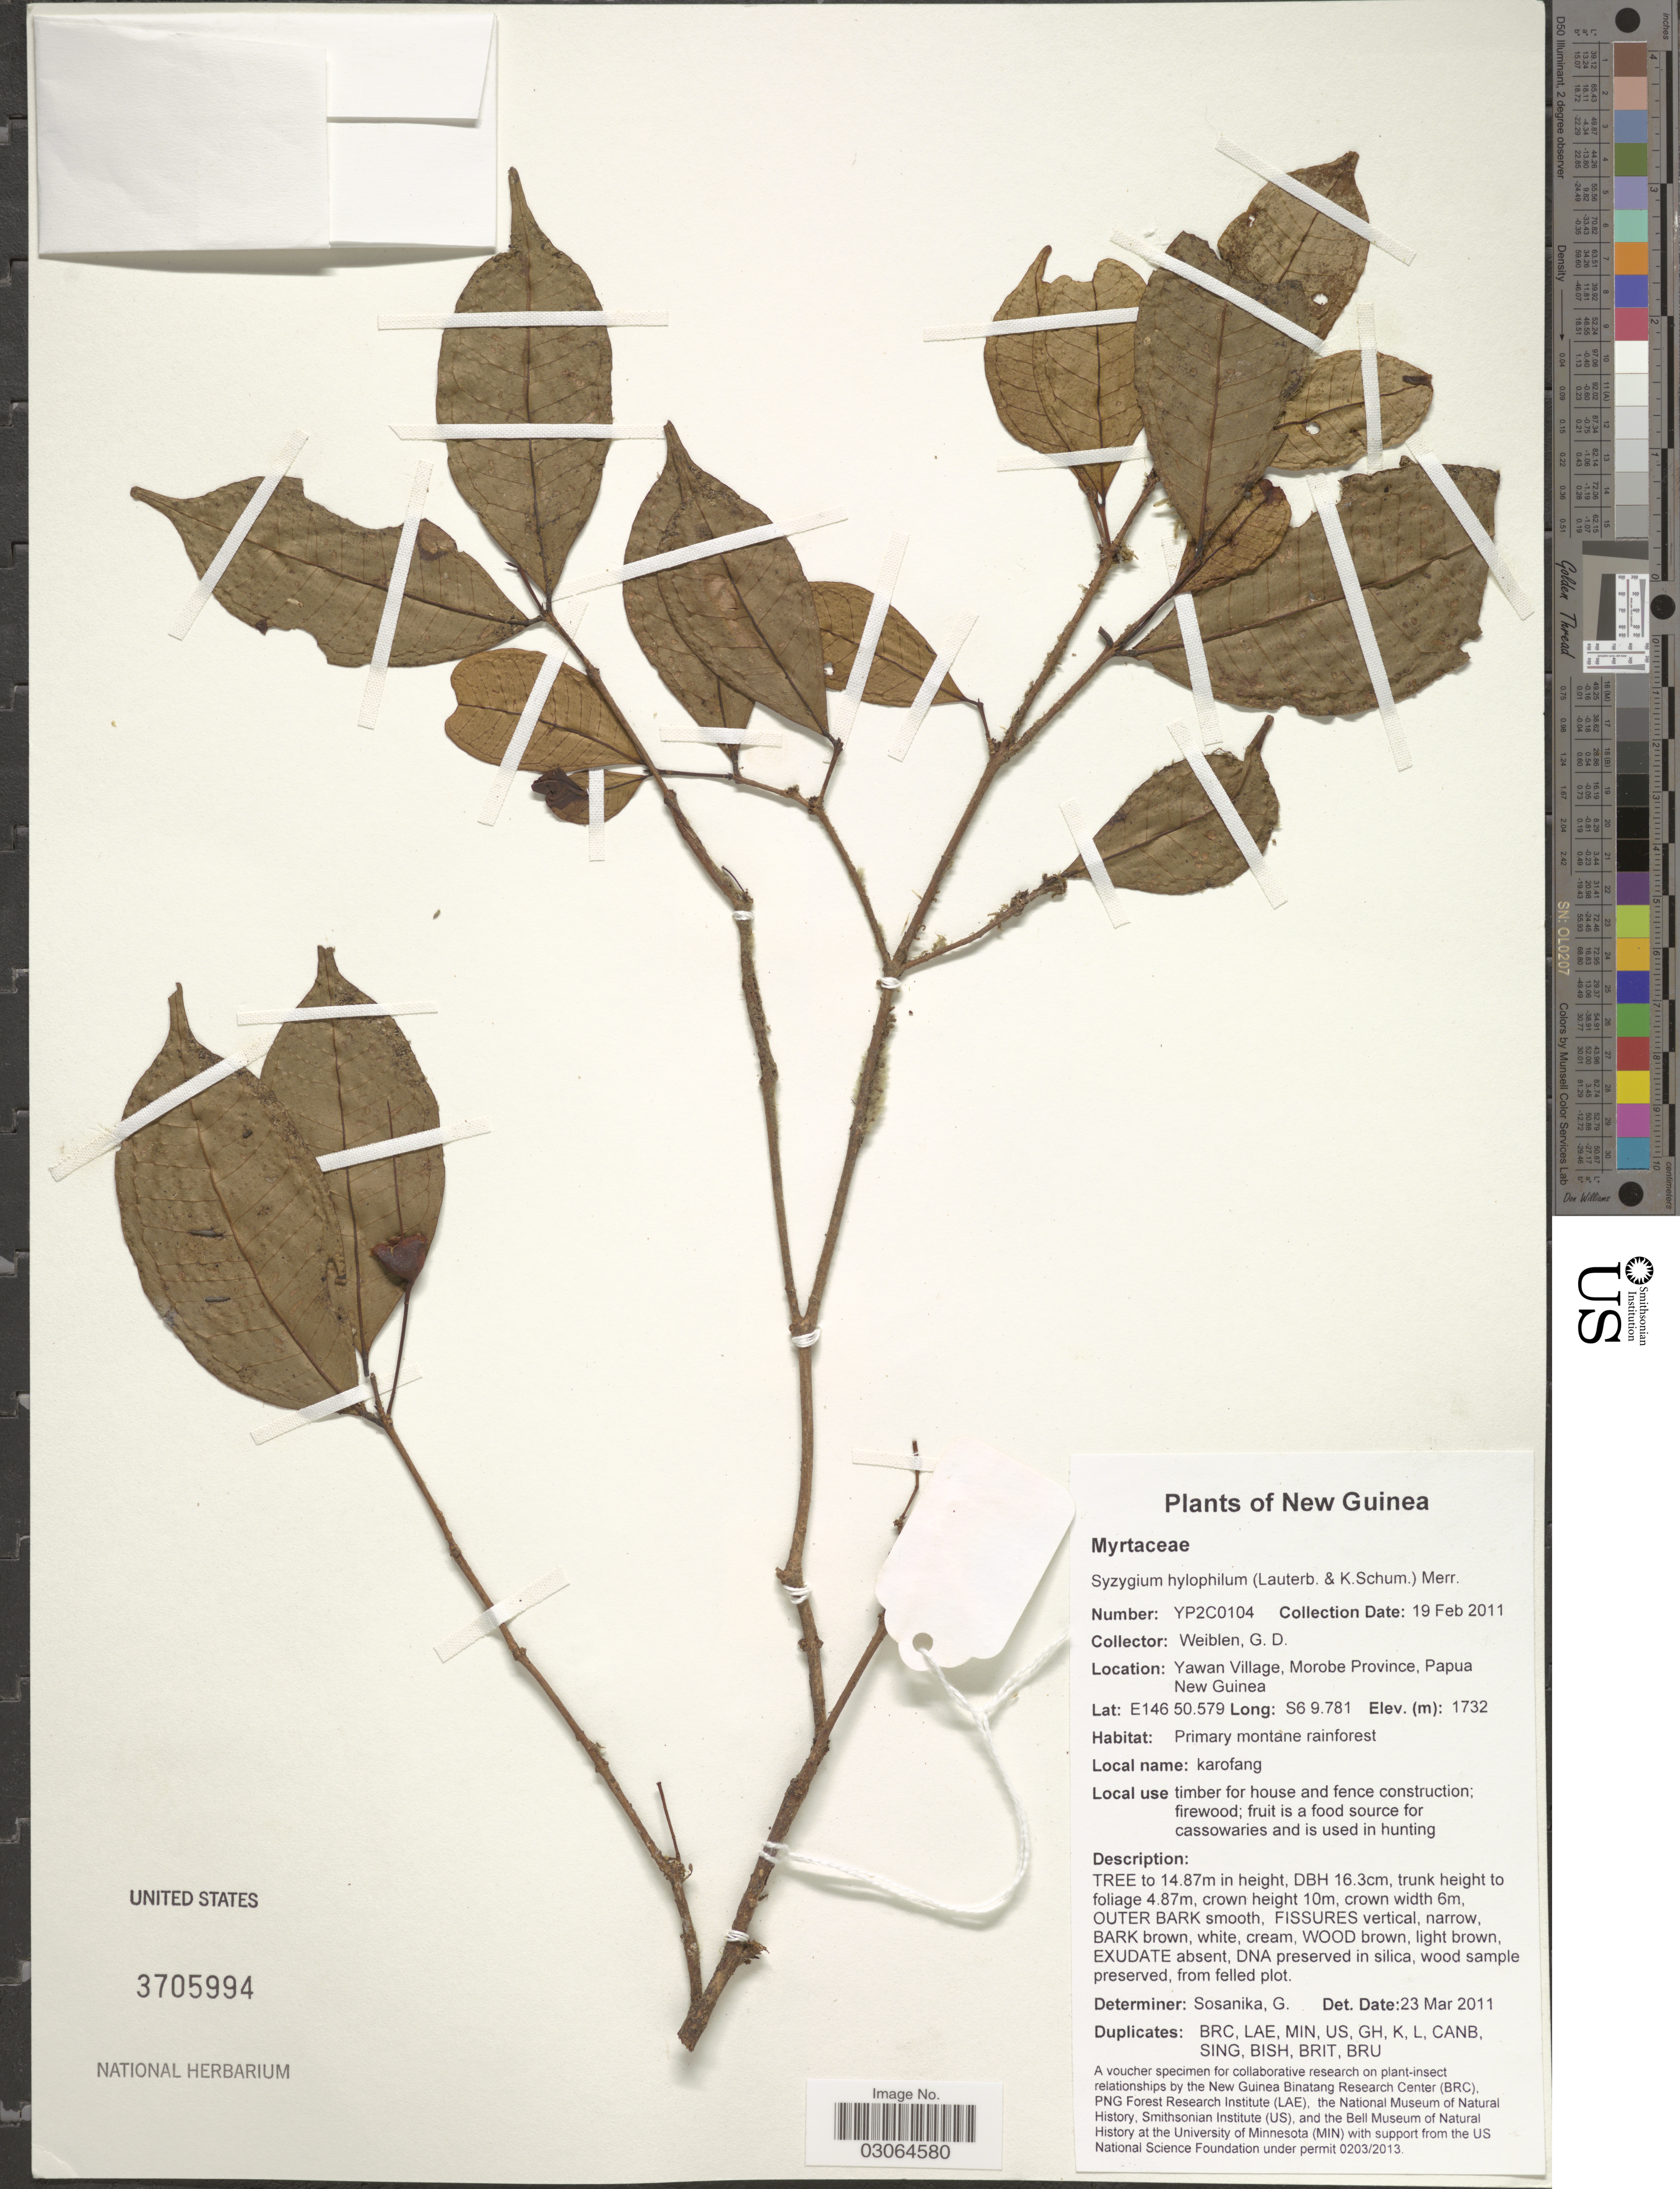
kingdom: Plantae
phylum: Tracheophyta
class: Magnoliopsida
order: Myrtales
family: Myrtaceae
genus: Syzygium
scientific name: Syzygium hylophilum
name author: (Lauterb. & K. Schum.) Merr. & L.M. Perry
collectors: G. D. Weiblen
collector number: YP2C0104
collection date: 2011-02-19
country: Papua New Guinea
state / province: Morobe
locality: New Guinea, Yawan Village.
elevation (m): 1732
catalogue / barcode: US 3705994